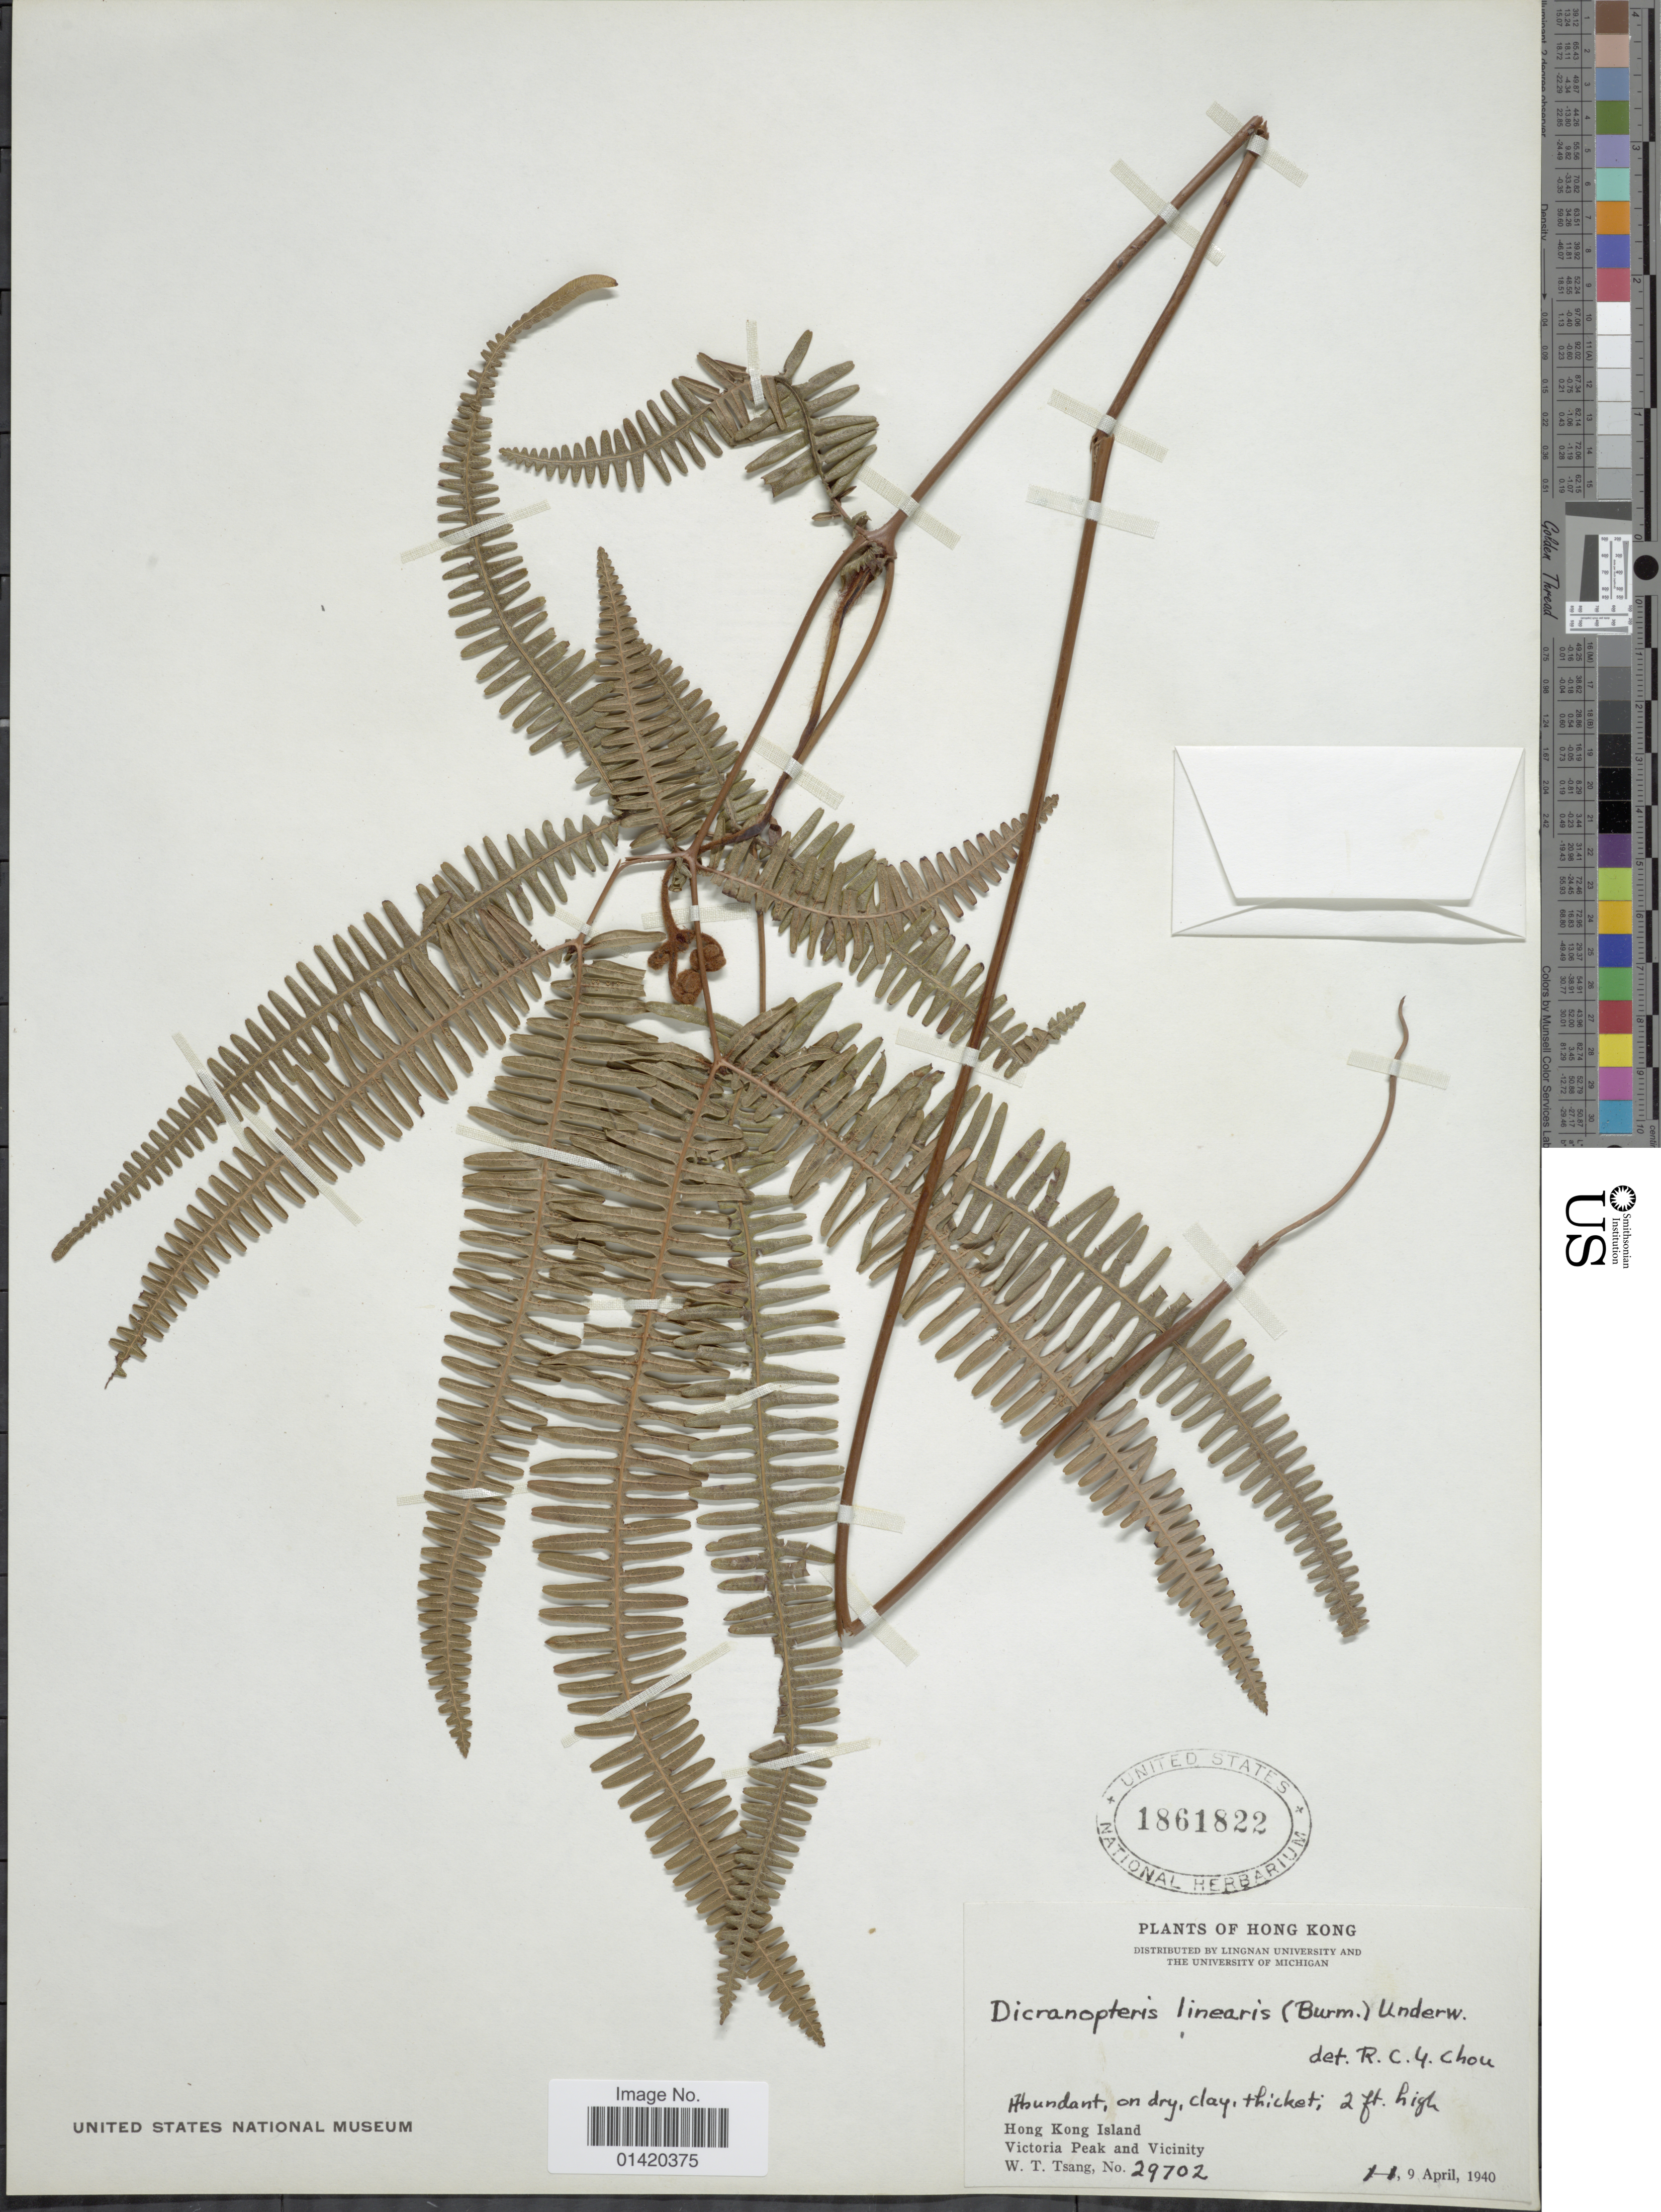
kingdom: Plantae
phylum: Tracheophyta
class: Polypodiopsida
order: Gleicheniales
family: Gleicheniaceae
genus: Dicranopteris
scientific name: Dicranopteris linearis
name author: (Burm. f.) Underw.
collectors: W. T. Tsang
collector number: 29702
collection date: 1940-01-01/1940-04-09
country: China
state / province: Hong Kong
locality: Hong Kong Island, Victoria Peak and Vicinity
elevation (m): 1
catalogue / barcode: US 1861822